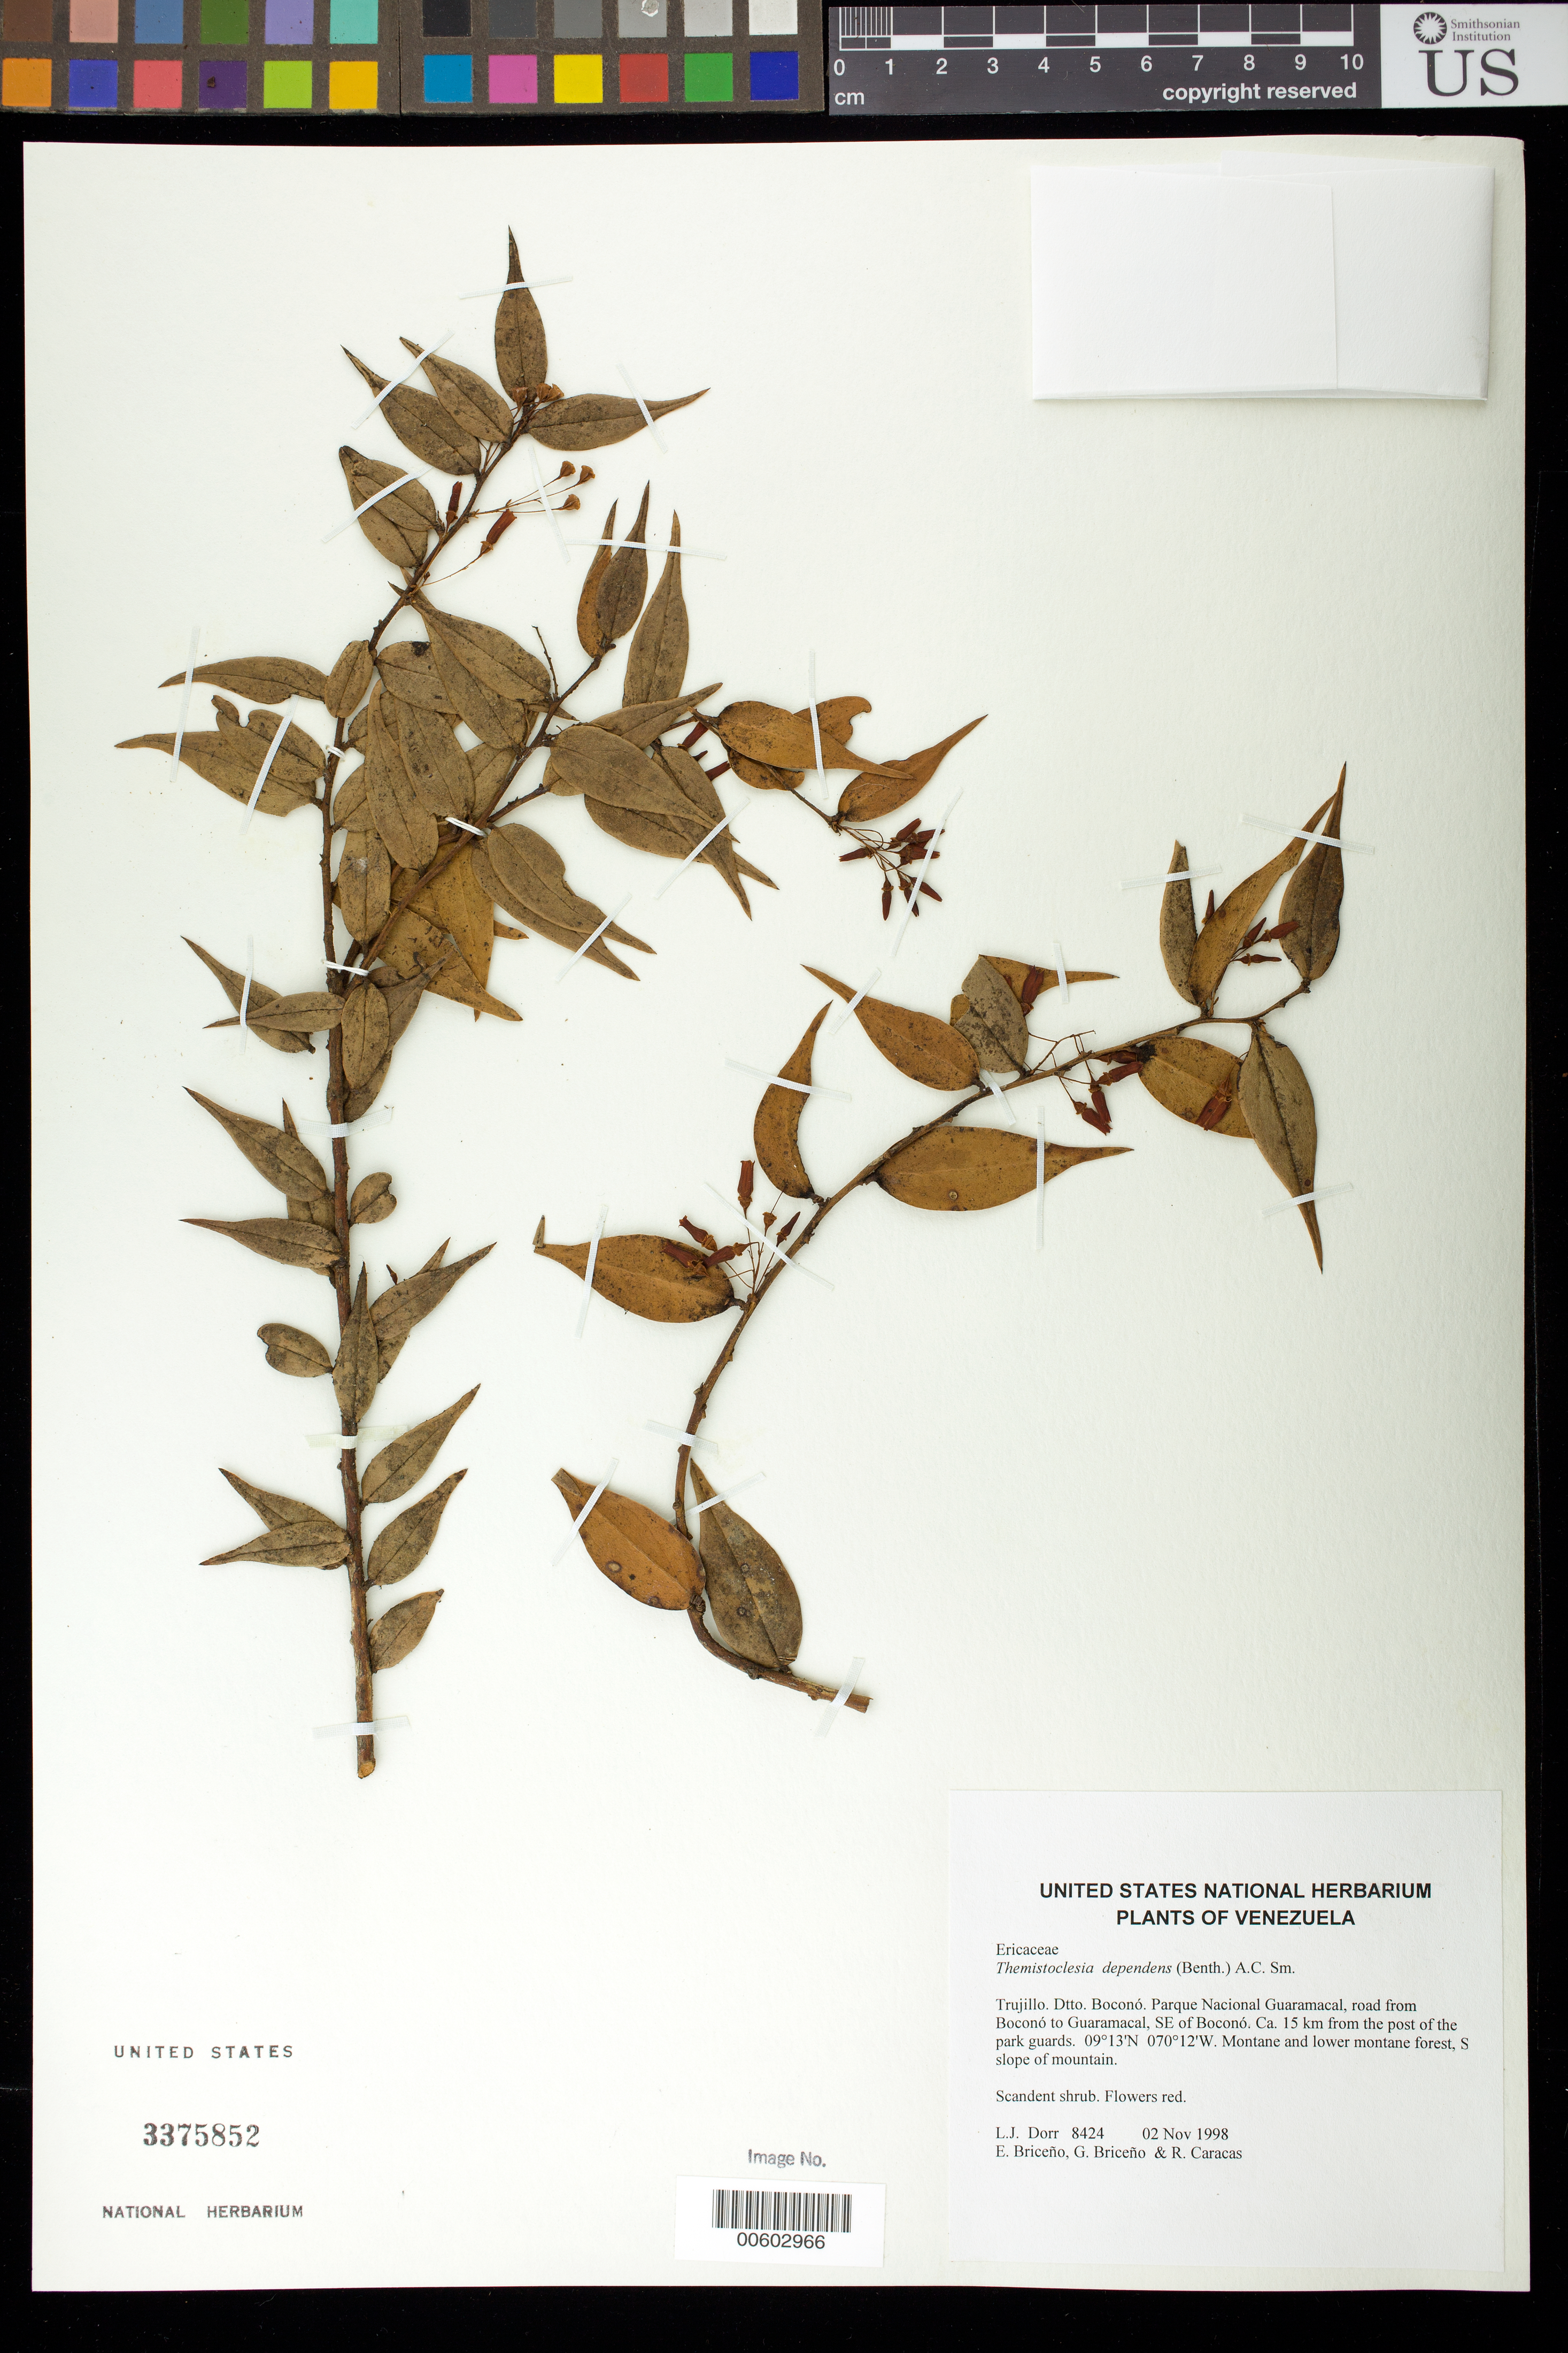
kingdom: Plantae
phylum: Tracheophyta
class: Magnoliopsida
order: Ericales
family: Ericaceae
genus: Themistoclesia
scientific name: Themistoclesia dependens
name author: (Benth.) A.C. Sm.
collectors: L. J. Dorr, E. Briceño, G. Briceño & R. Caracas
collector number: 8424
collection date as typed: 02 Nov 1998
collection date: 1998-11-02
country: Venezuela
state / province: Trujillo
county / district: Boconó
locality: Parque Nacional Guaramacal, road from Boconó to Guaramacal, SE of Boconó, ca. 15 km from the post of the park guards.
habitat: Montane and lower montane forest, S slope of mountain.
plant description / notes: NY, PORT, US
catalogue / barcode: US 3375852